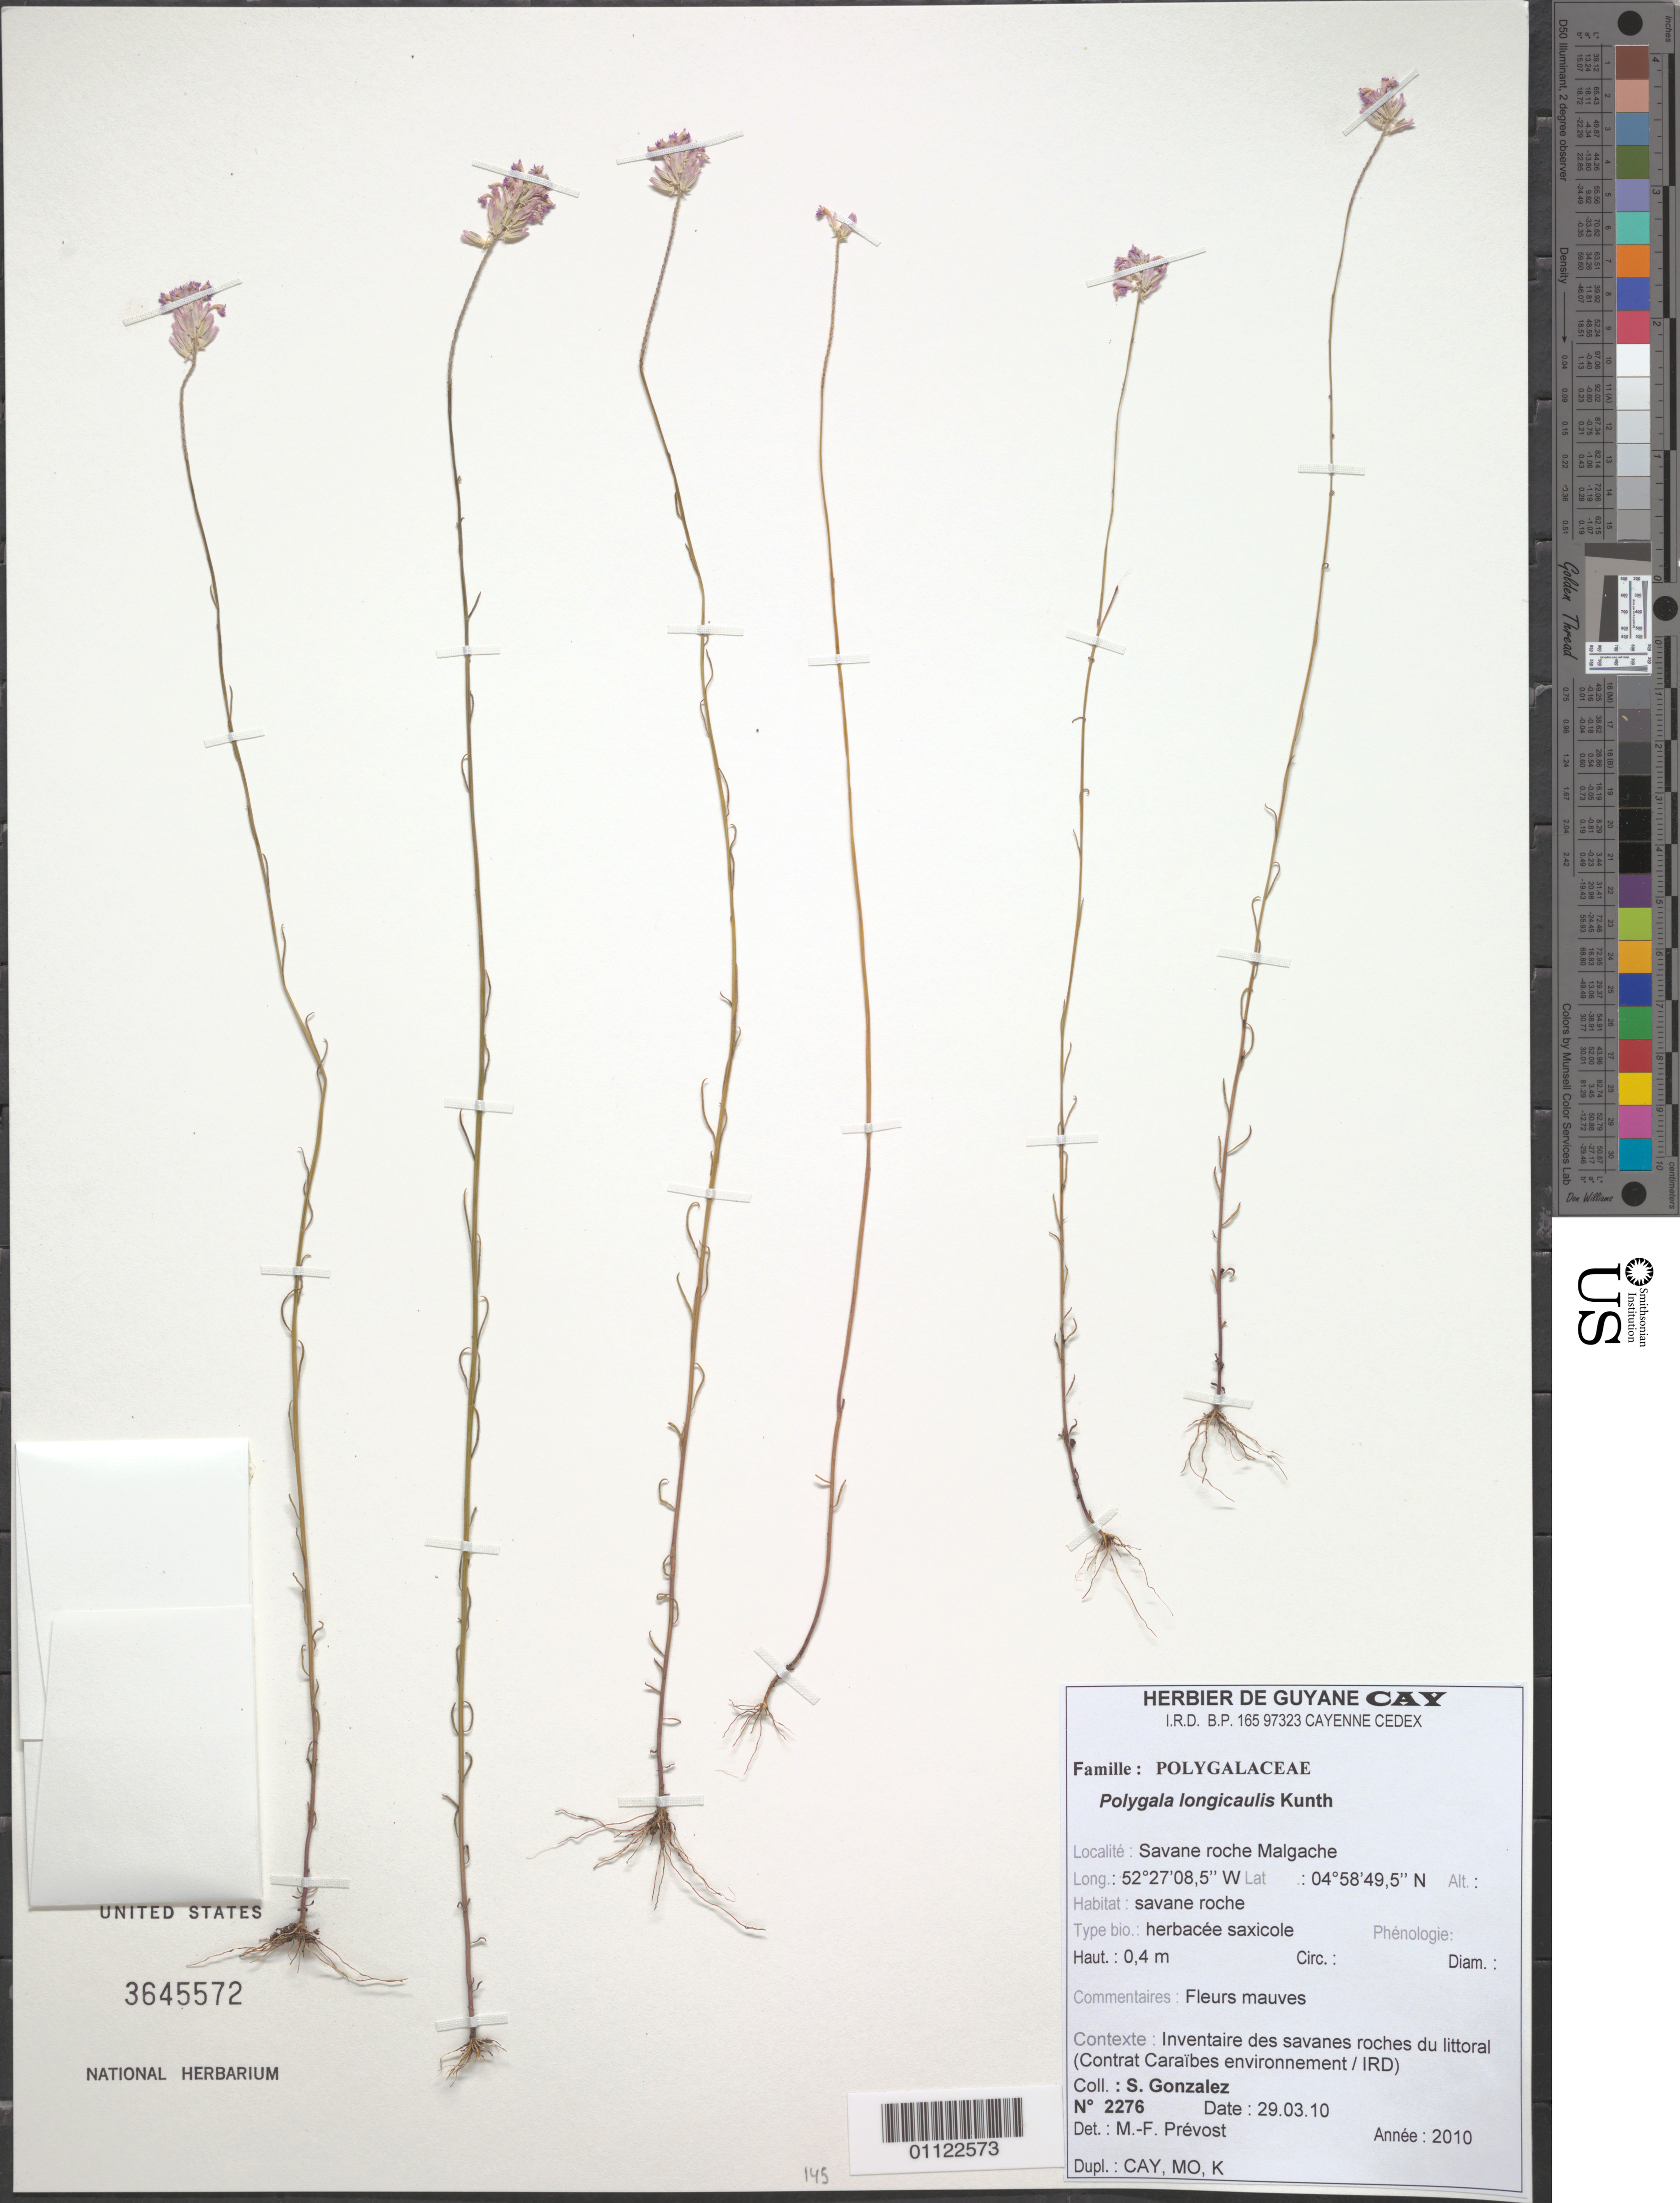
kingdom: Plantae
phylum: Tracheophyta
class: Magnoliopsida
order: Fabales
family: Polygalaceae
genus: Polygala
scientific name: Polygala longicaulis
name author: Kunth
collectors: S. Gonzales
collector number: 2276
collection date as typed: Transcribed d/m/y: 29/3/10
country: French Guiana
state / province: Cayenne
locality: Savane roche Malgache.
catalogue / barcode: US 3645572